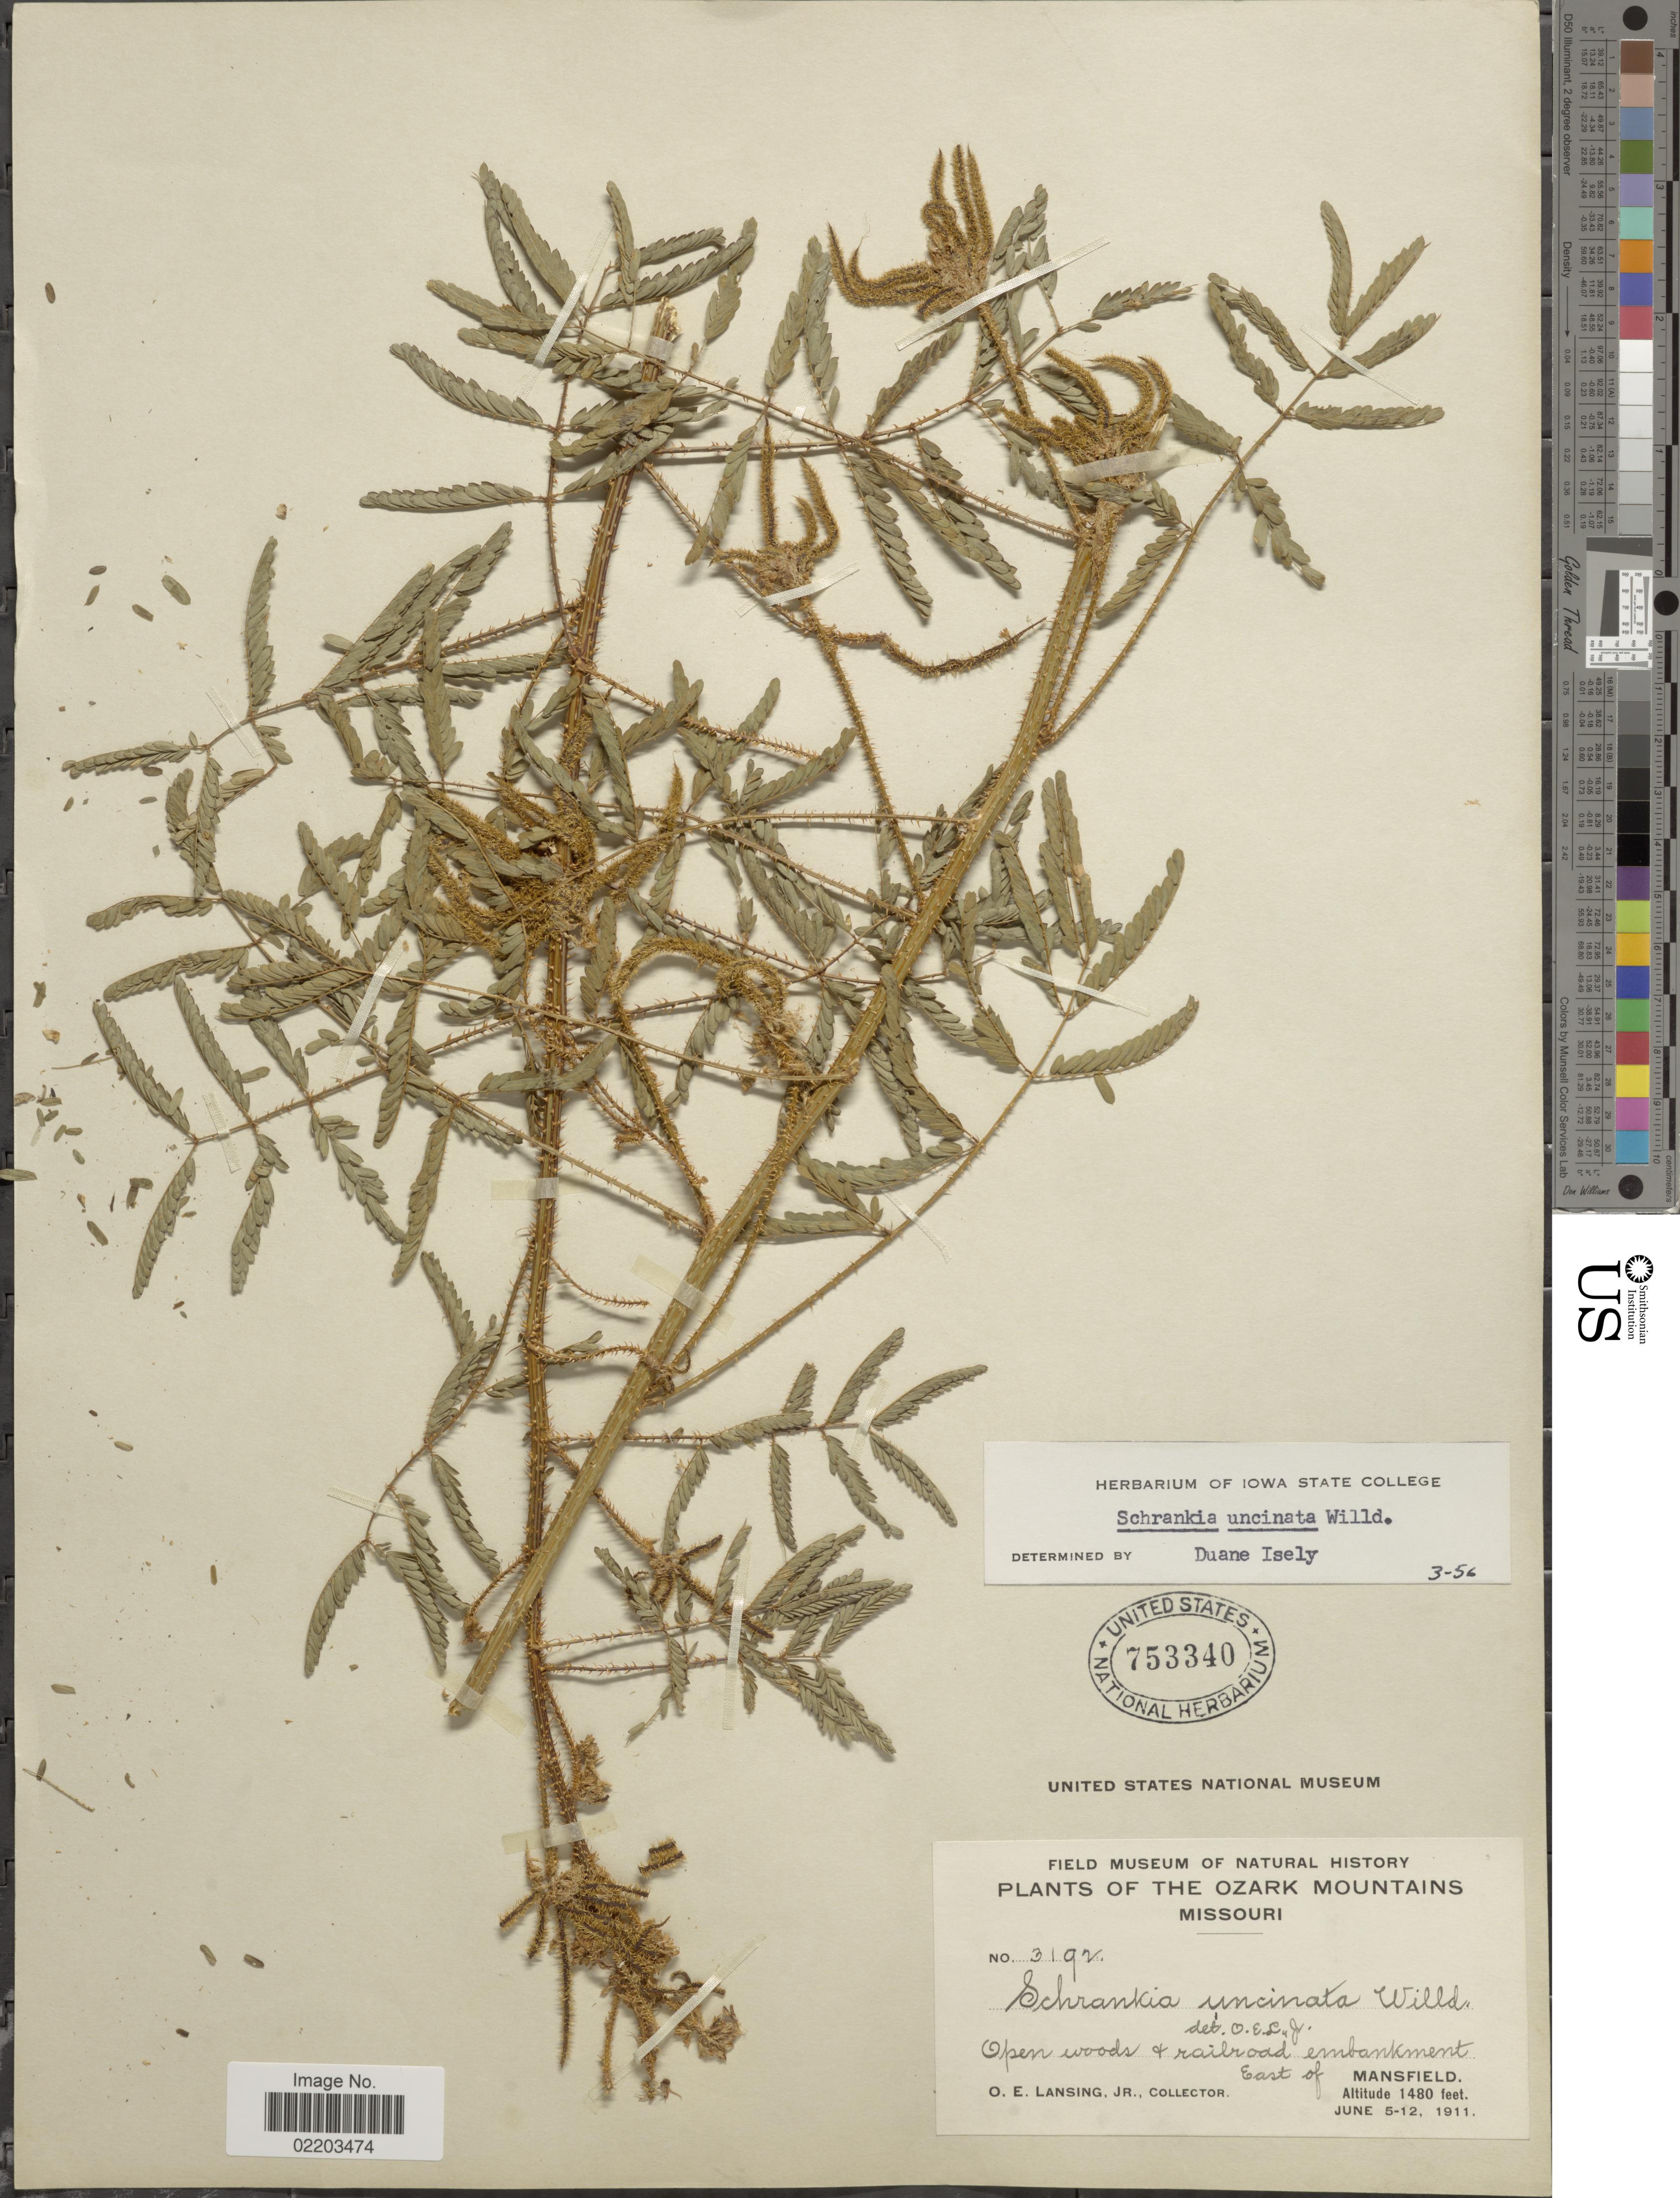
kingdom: Plantae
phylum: Tracheophyta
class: Magnoliopsida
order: Fabales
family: Fabaceae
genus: Mimosa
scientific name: Mimosa nuttallii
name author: (DC.) B.L. Turner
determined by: Strong, M. T., (US), Smithsonian Institution - National Museum of Natural History (UNITED STATES)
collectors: O. Lansing Jr.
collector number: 3192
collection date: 1911-06-05/1911-06-12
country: United States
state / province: Missouri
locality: The Ozark Mountains, Open woods + railroad embankment, East of Mansfield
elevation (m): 451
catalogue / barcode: US 753340